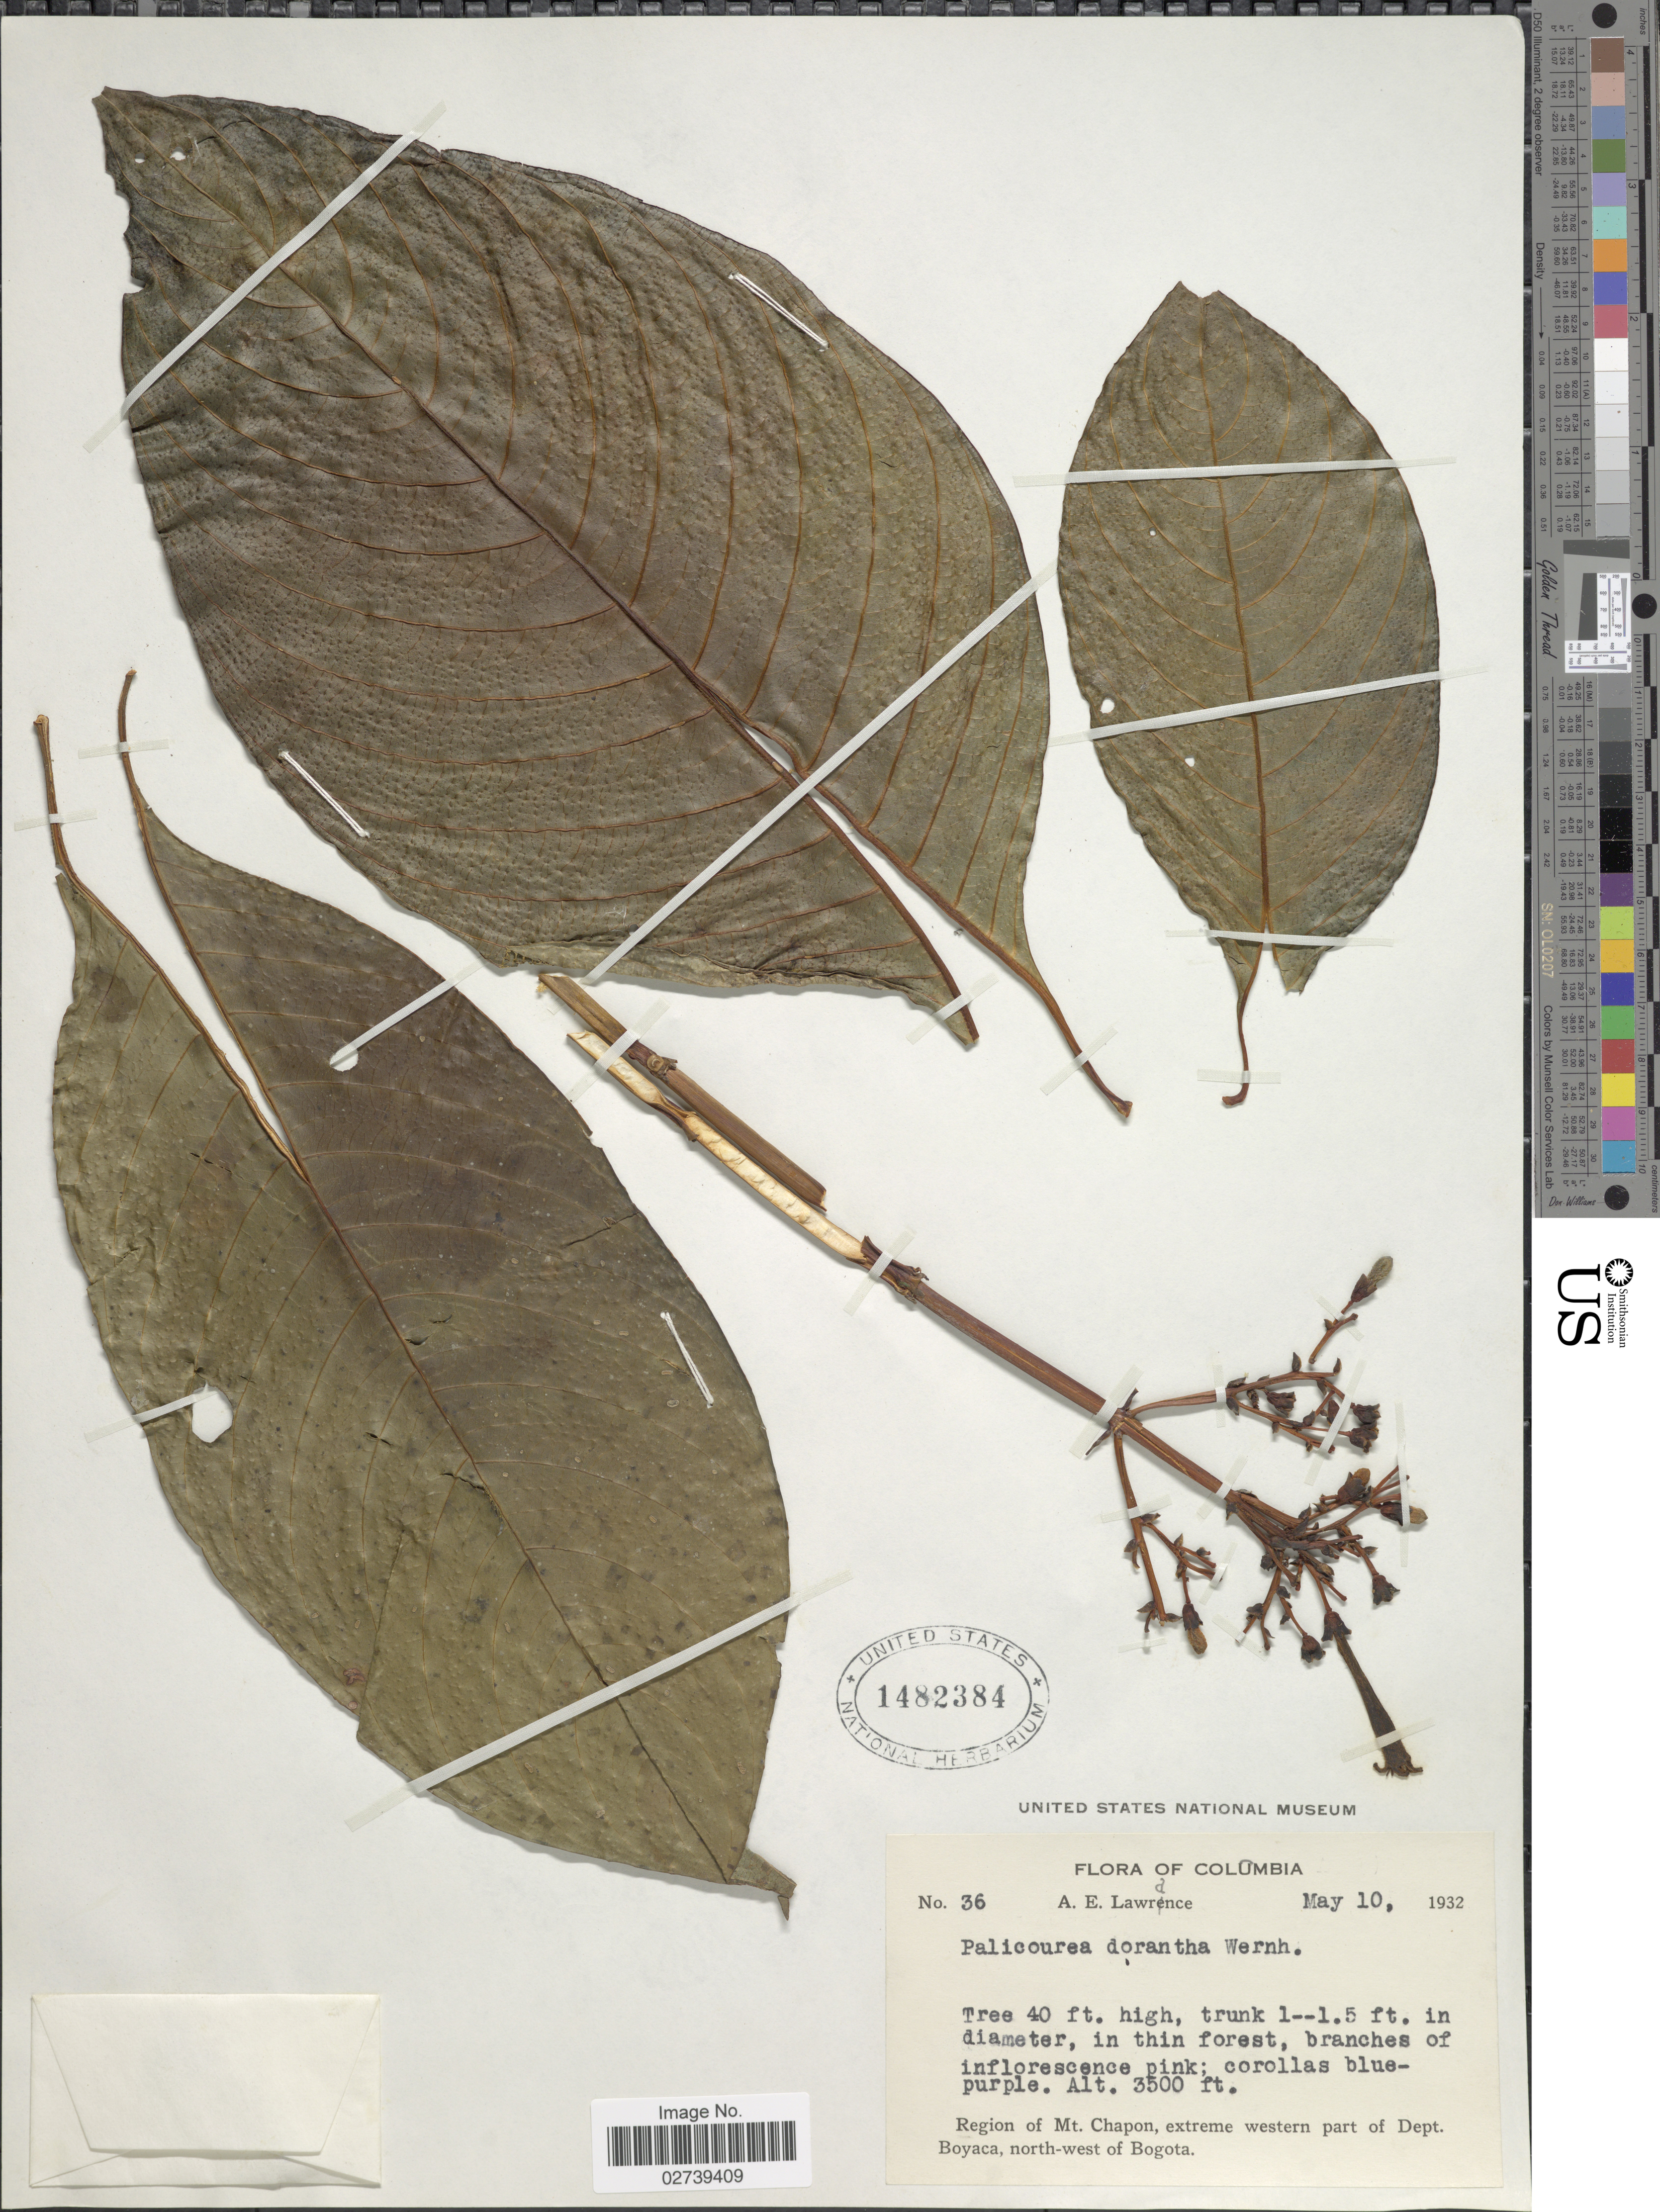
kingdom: Plantae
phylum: Tracheophyta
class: Magnoliopsida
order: Gentianales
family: Rubiaceae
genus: Palicourea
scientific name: Palicourea dorantha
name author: Wernham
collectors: A. Lawrance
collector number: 36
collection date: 1932-05-10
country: Colombia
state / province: Boyacá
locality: Region of Mt. Chapon, extreme western part of Dept. Boyaca, north-west of Bogota.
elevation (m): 1067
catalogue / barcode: US 1482384